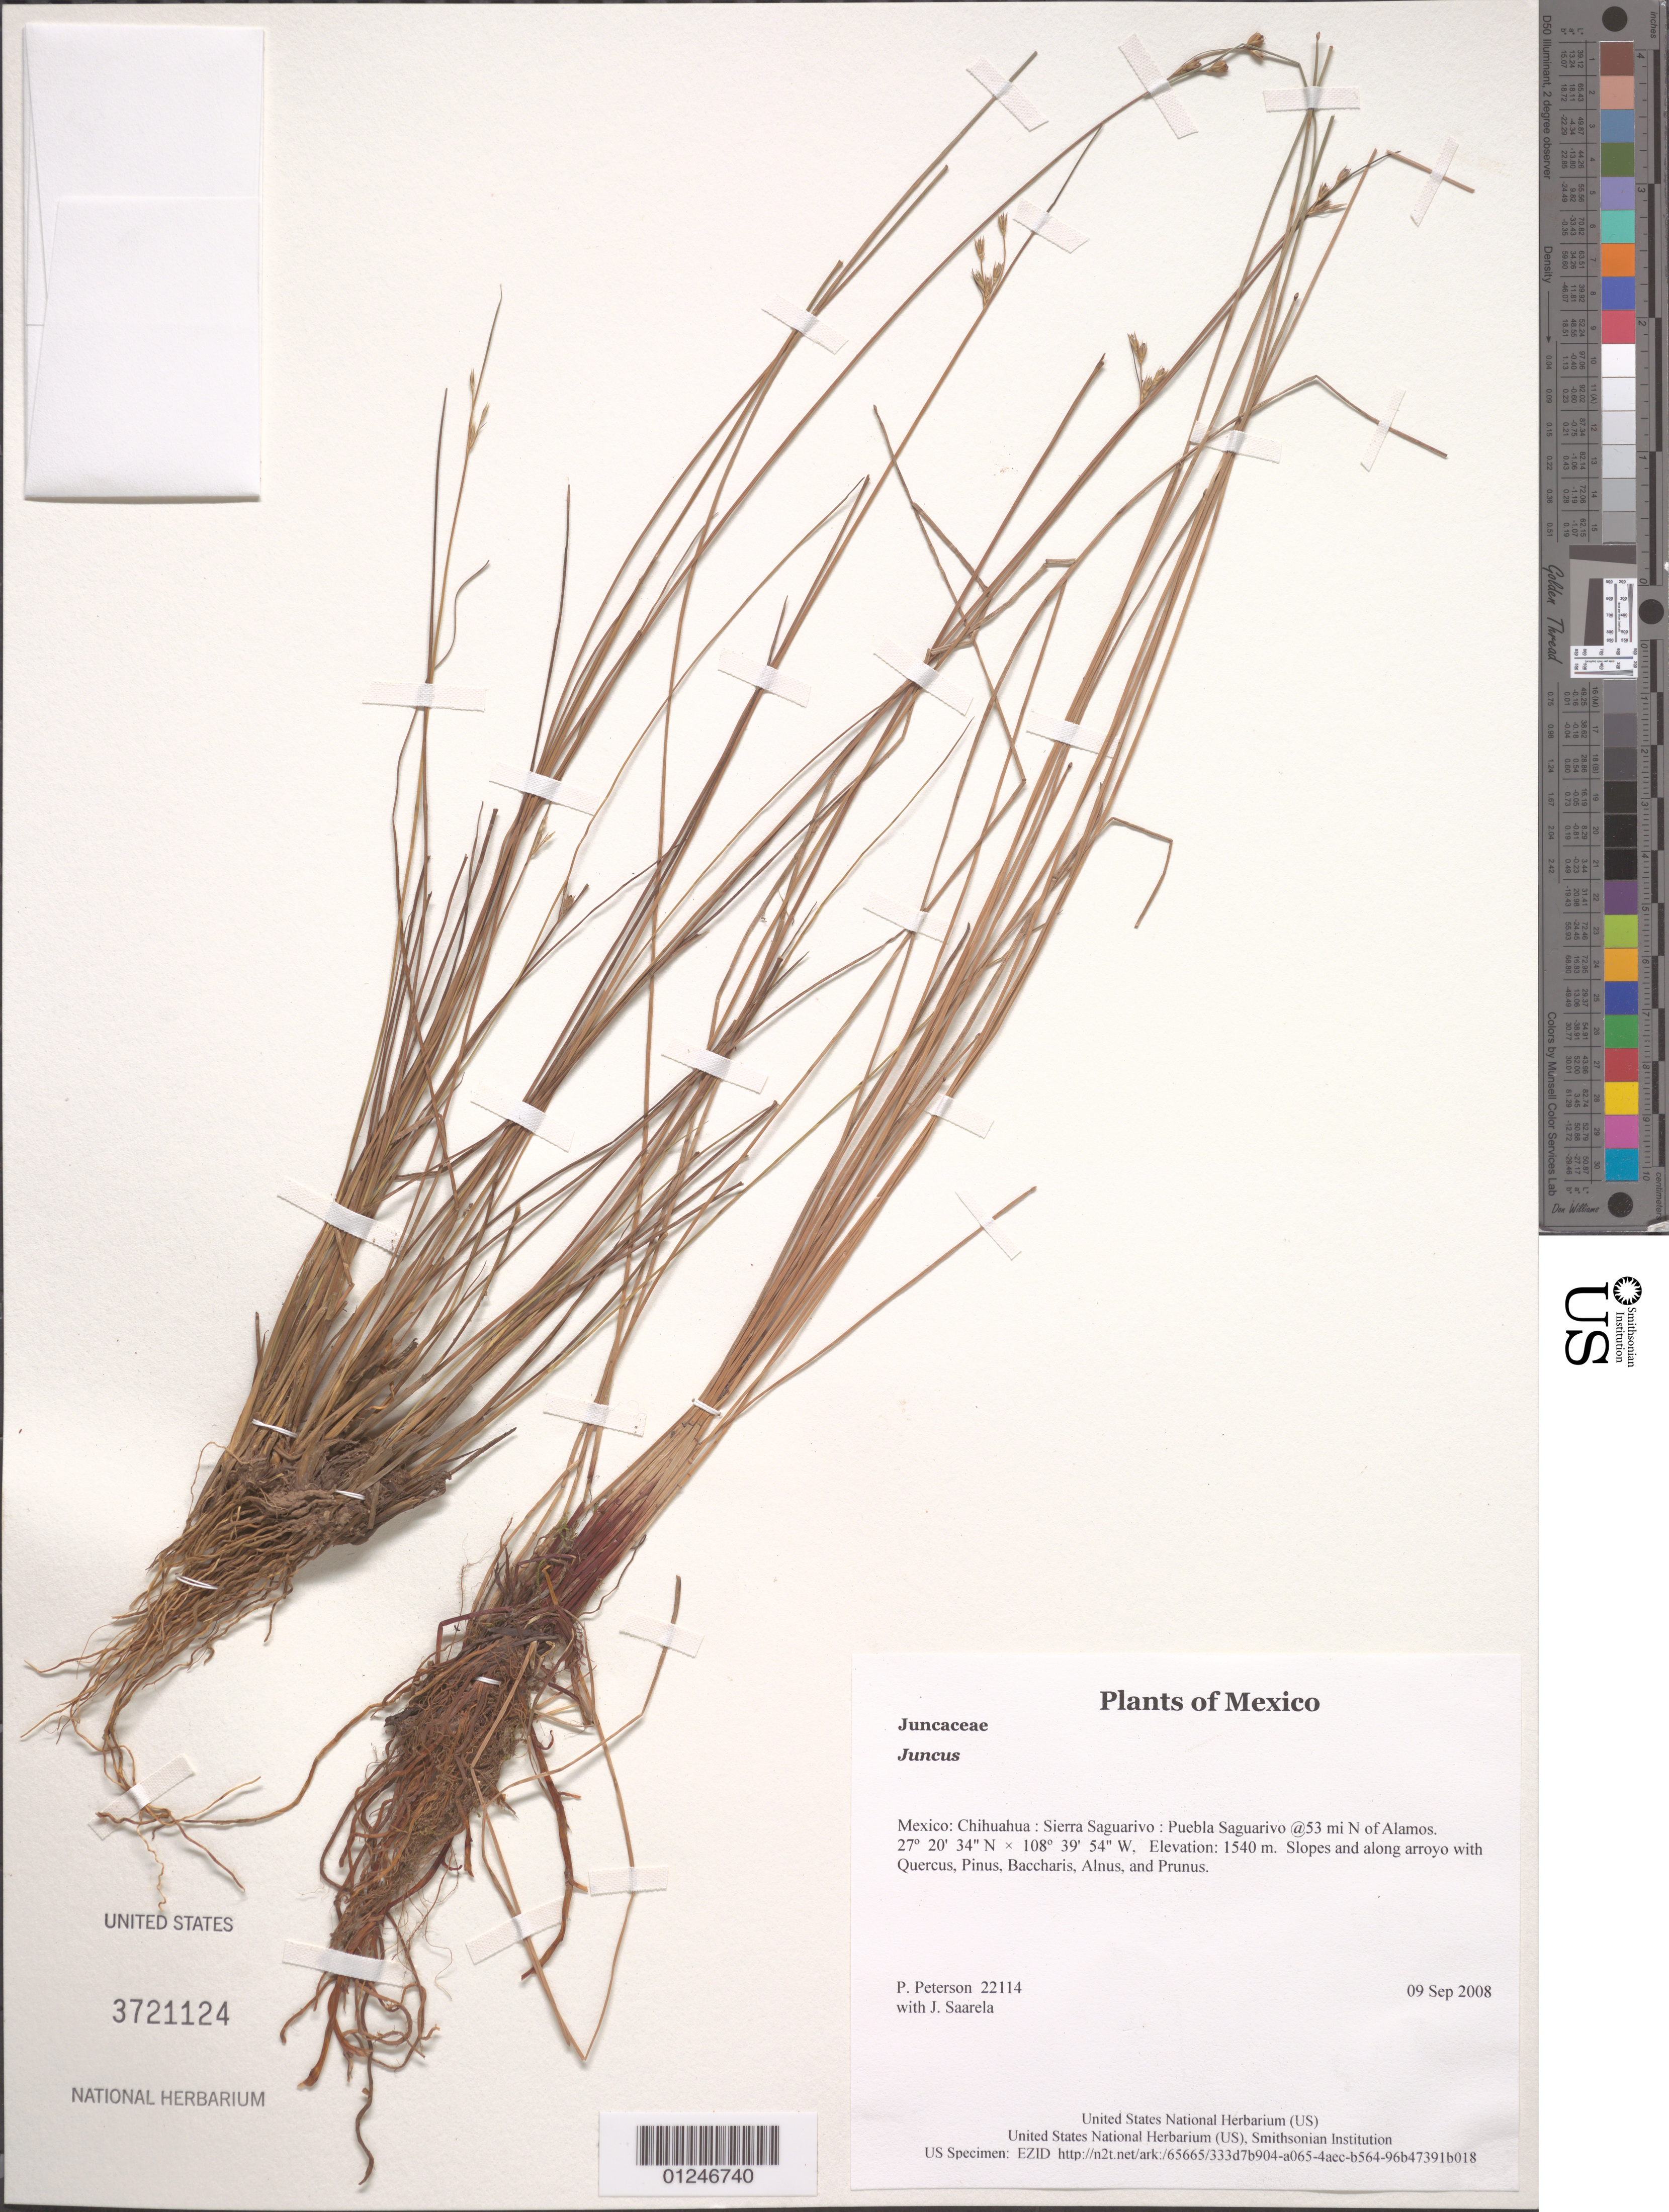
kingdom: Plantae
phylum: Tracheophyta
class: Liliopsida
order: Poales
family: Juncaceae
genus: Juncus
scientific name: Juncus sp.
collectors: P. M. Peterson & J. Saarela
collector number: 22114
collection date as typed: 09 Sep 2008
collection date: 2008-09-09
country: Mexico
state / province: Chihuahua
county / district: Sierra Saguarivo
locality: Puebla Saguarivo @53 mi N of Alamos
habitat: Slopes and along arroyo with Quercus, Pinus, Baccharis, Alnus, and Prunus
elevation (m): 1540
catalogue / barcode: US 3721124